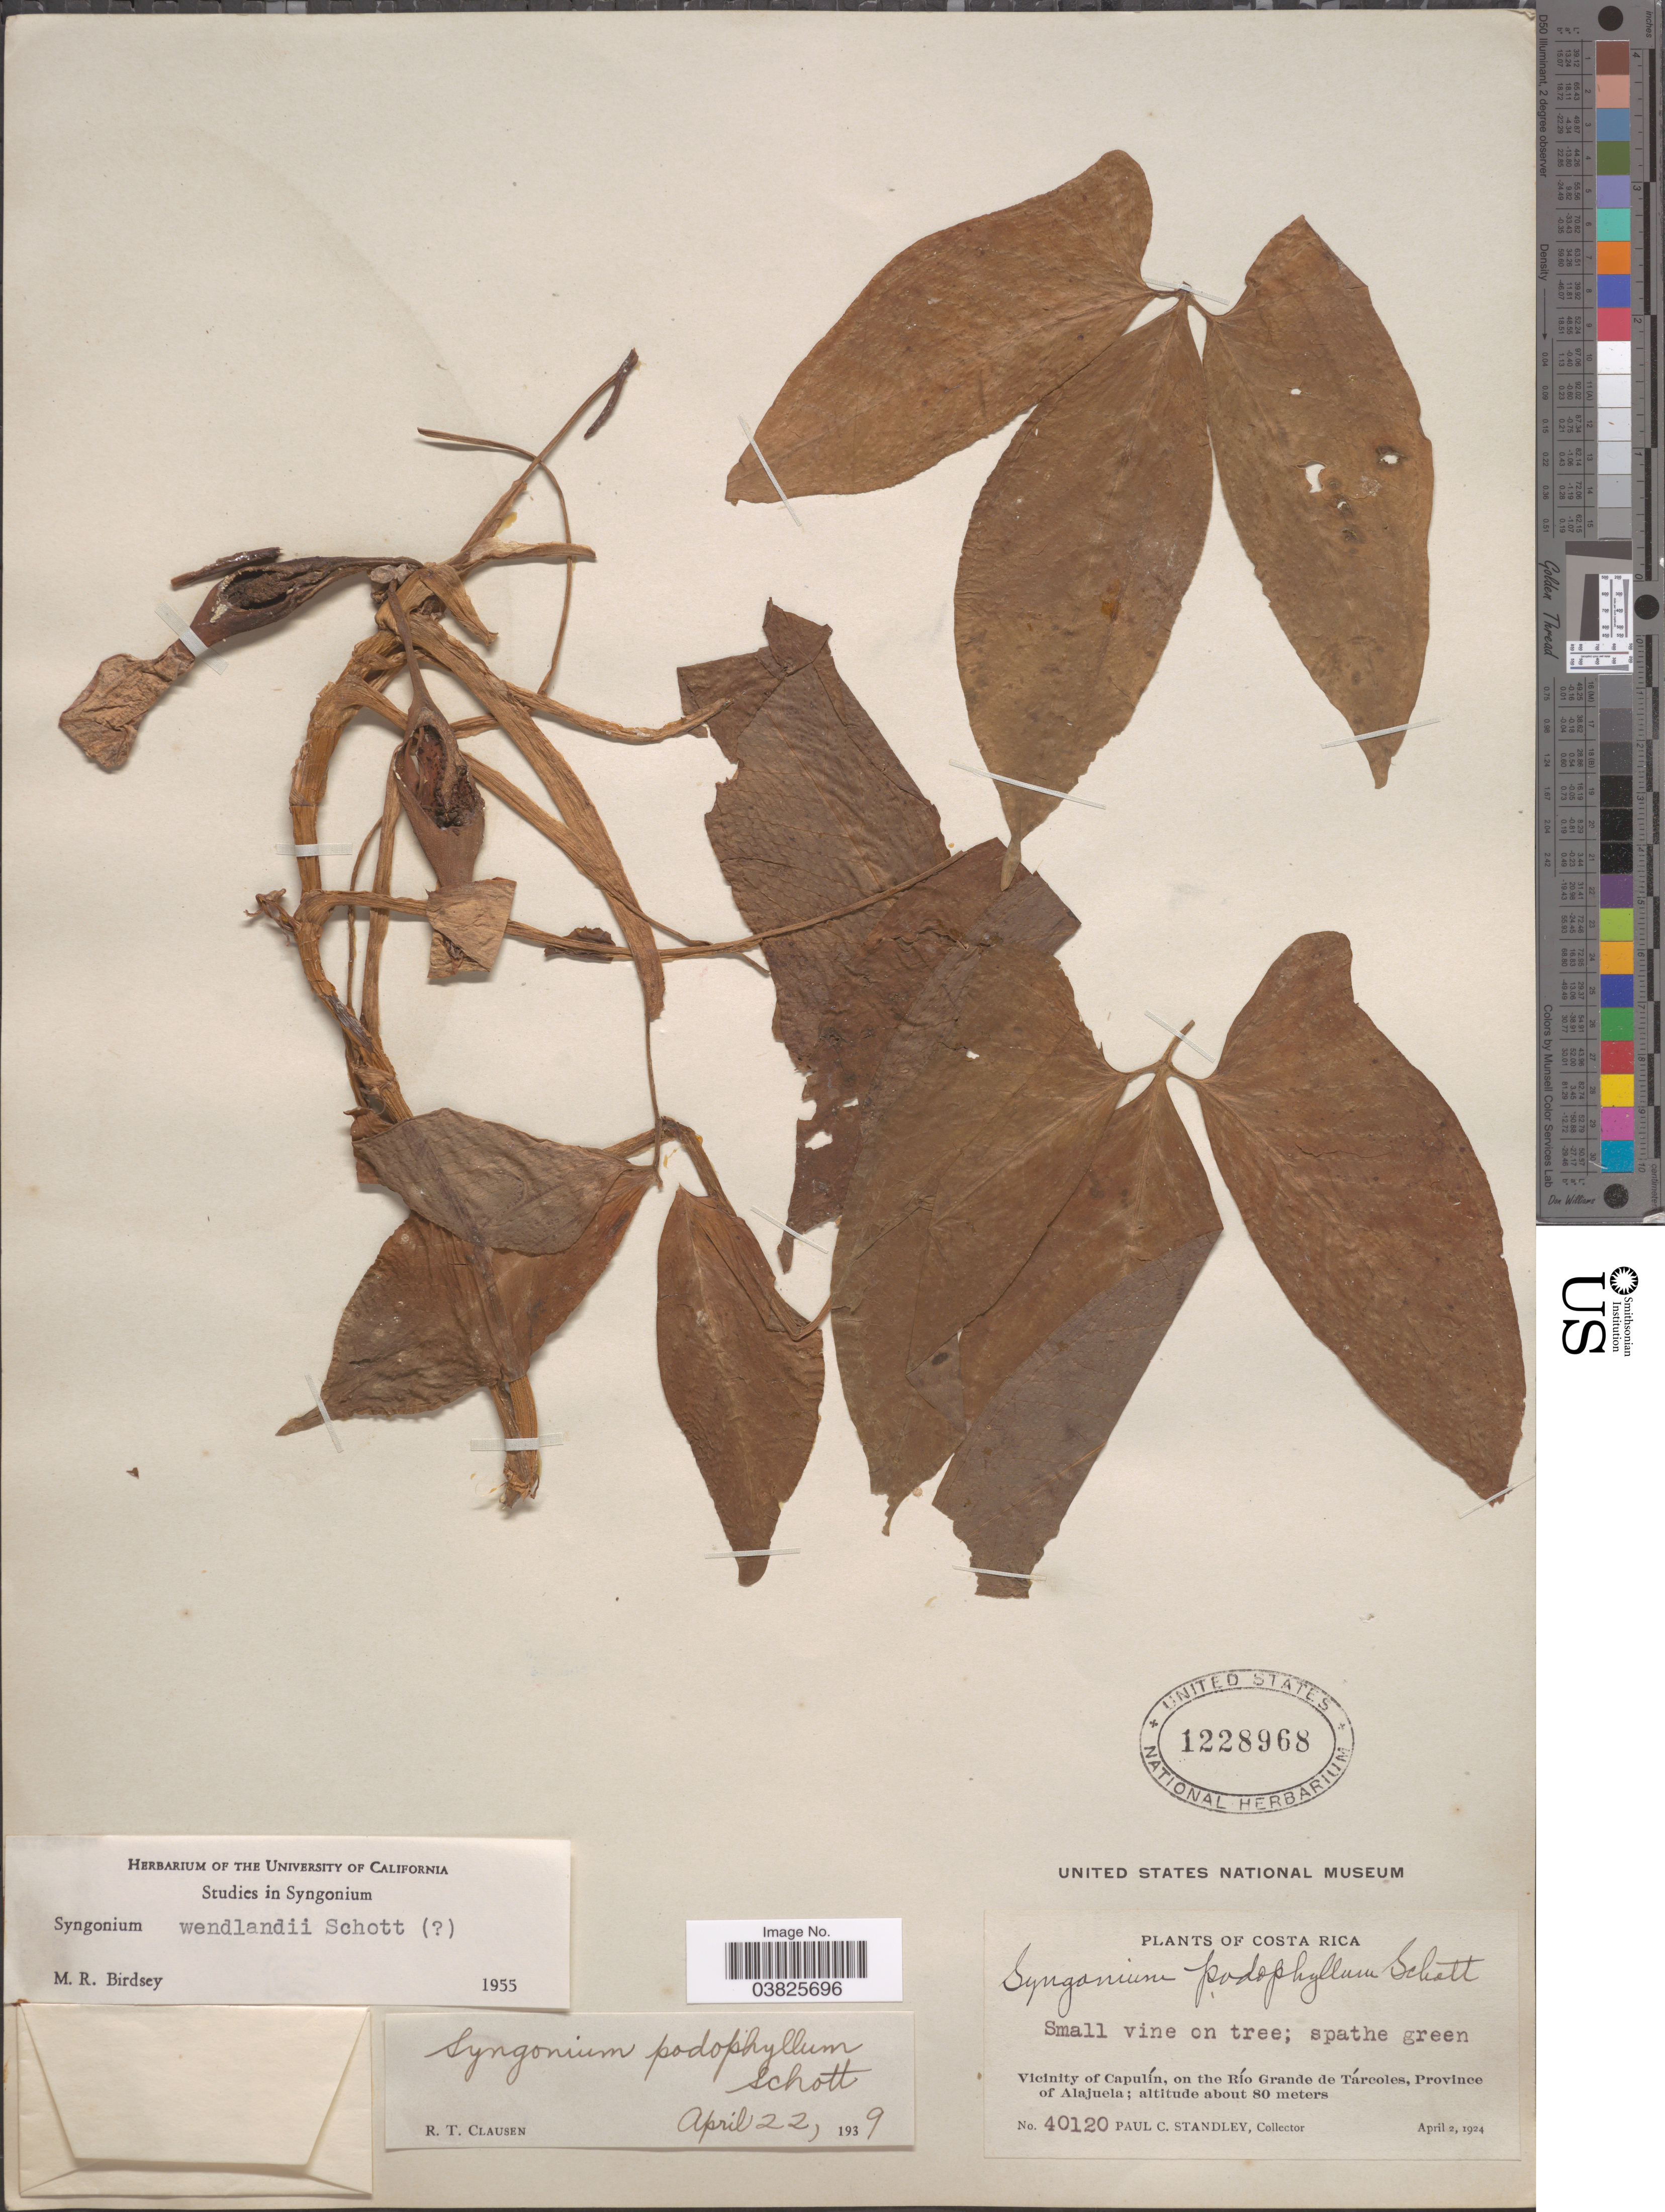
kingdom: Plantae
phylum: Tracheophyta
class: Liliopsida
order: Alismatales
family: Araceae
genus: Syngonium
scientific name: Syngonium wendlandii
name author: Schott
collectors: P. C. Standley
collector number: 40120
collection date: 1924-04-02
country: Costa Rica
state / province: Alajuela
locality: Vicinity of Capulín, on the Río Grande de Tárcoles.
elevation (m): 80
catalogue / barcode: US 1228968